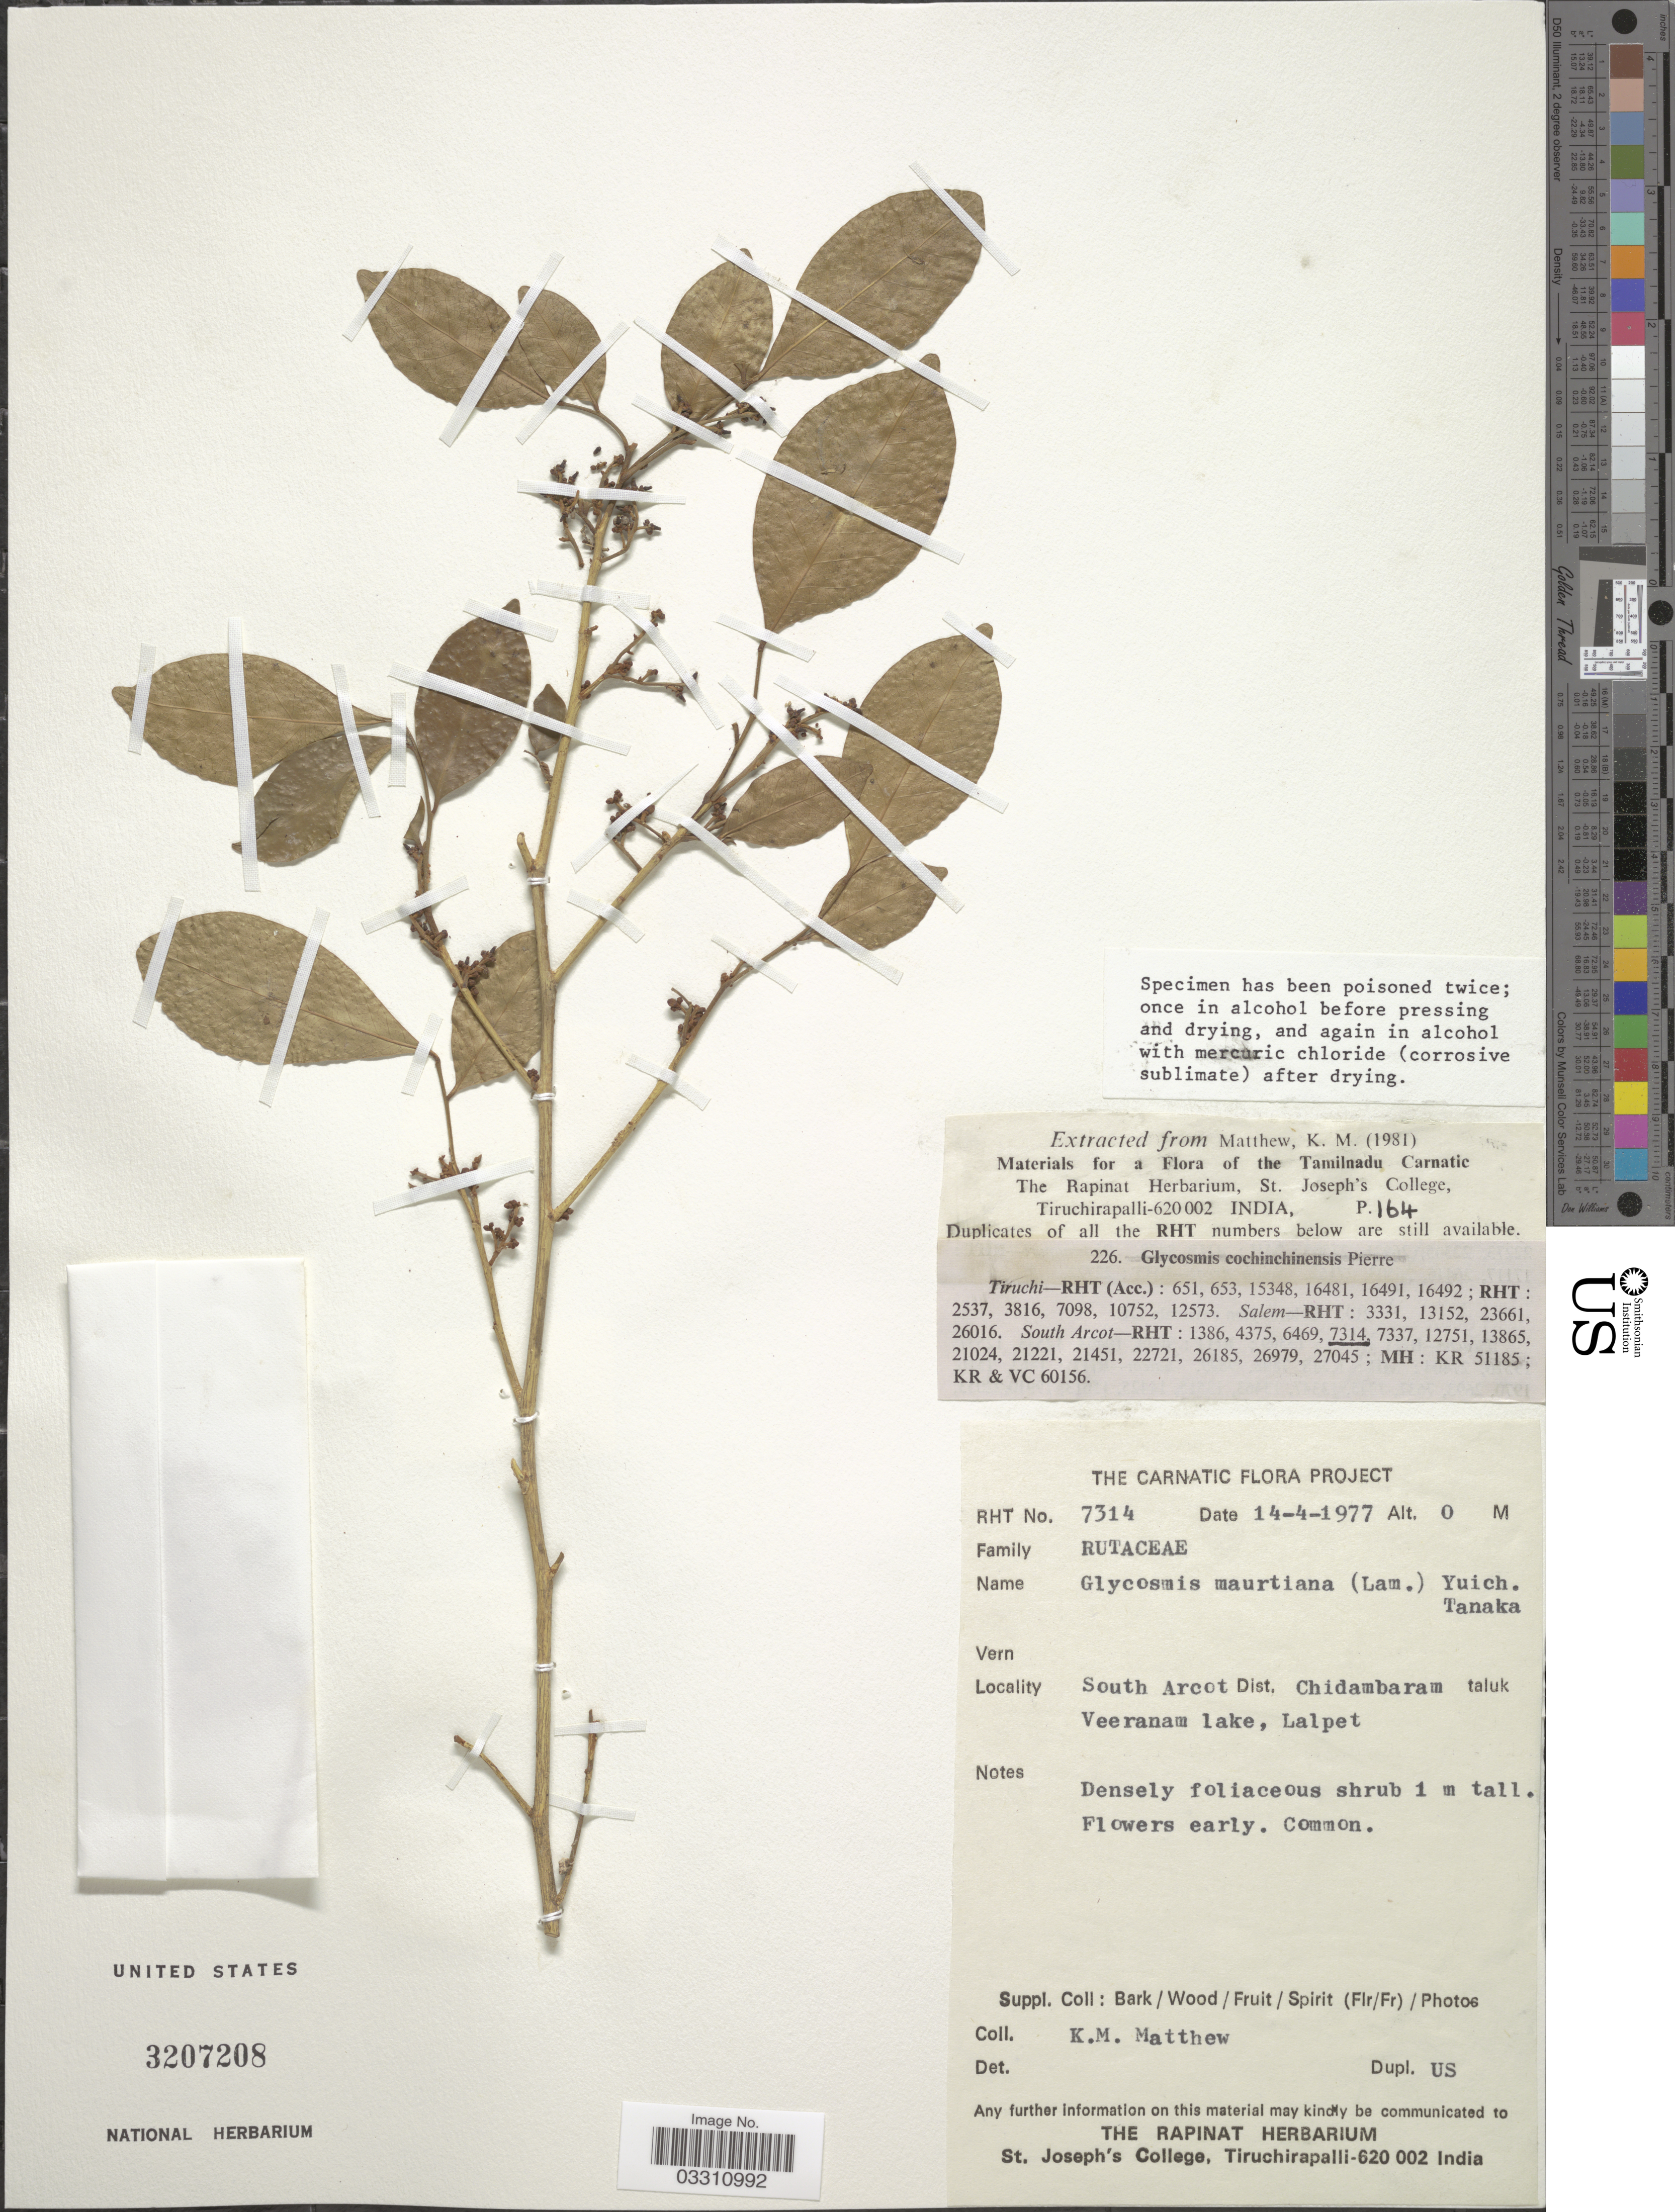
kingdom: Plantae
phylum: Tracheophyta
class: Magnoliopsida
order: Sapindales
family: Rutaceae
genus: Glycosmis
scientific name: Glycosmis mauritiana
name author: (Lamkey) Tanaka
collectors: K. M. Matthew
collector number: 7314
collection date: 1977-04-14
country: India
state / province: Tamil Nadu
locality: Tamilnadu Carnatic, South Arcot Dist. Chidambaram taluk, Veeranam lake, Lalpet.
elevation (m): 0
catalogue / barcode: US 3207208